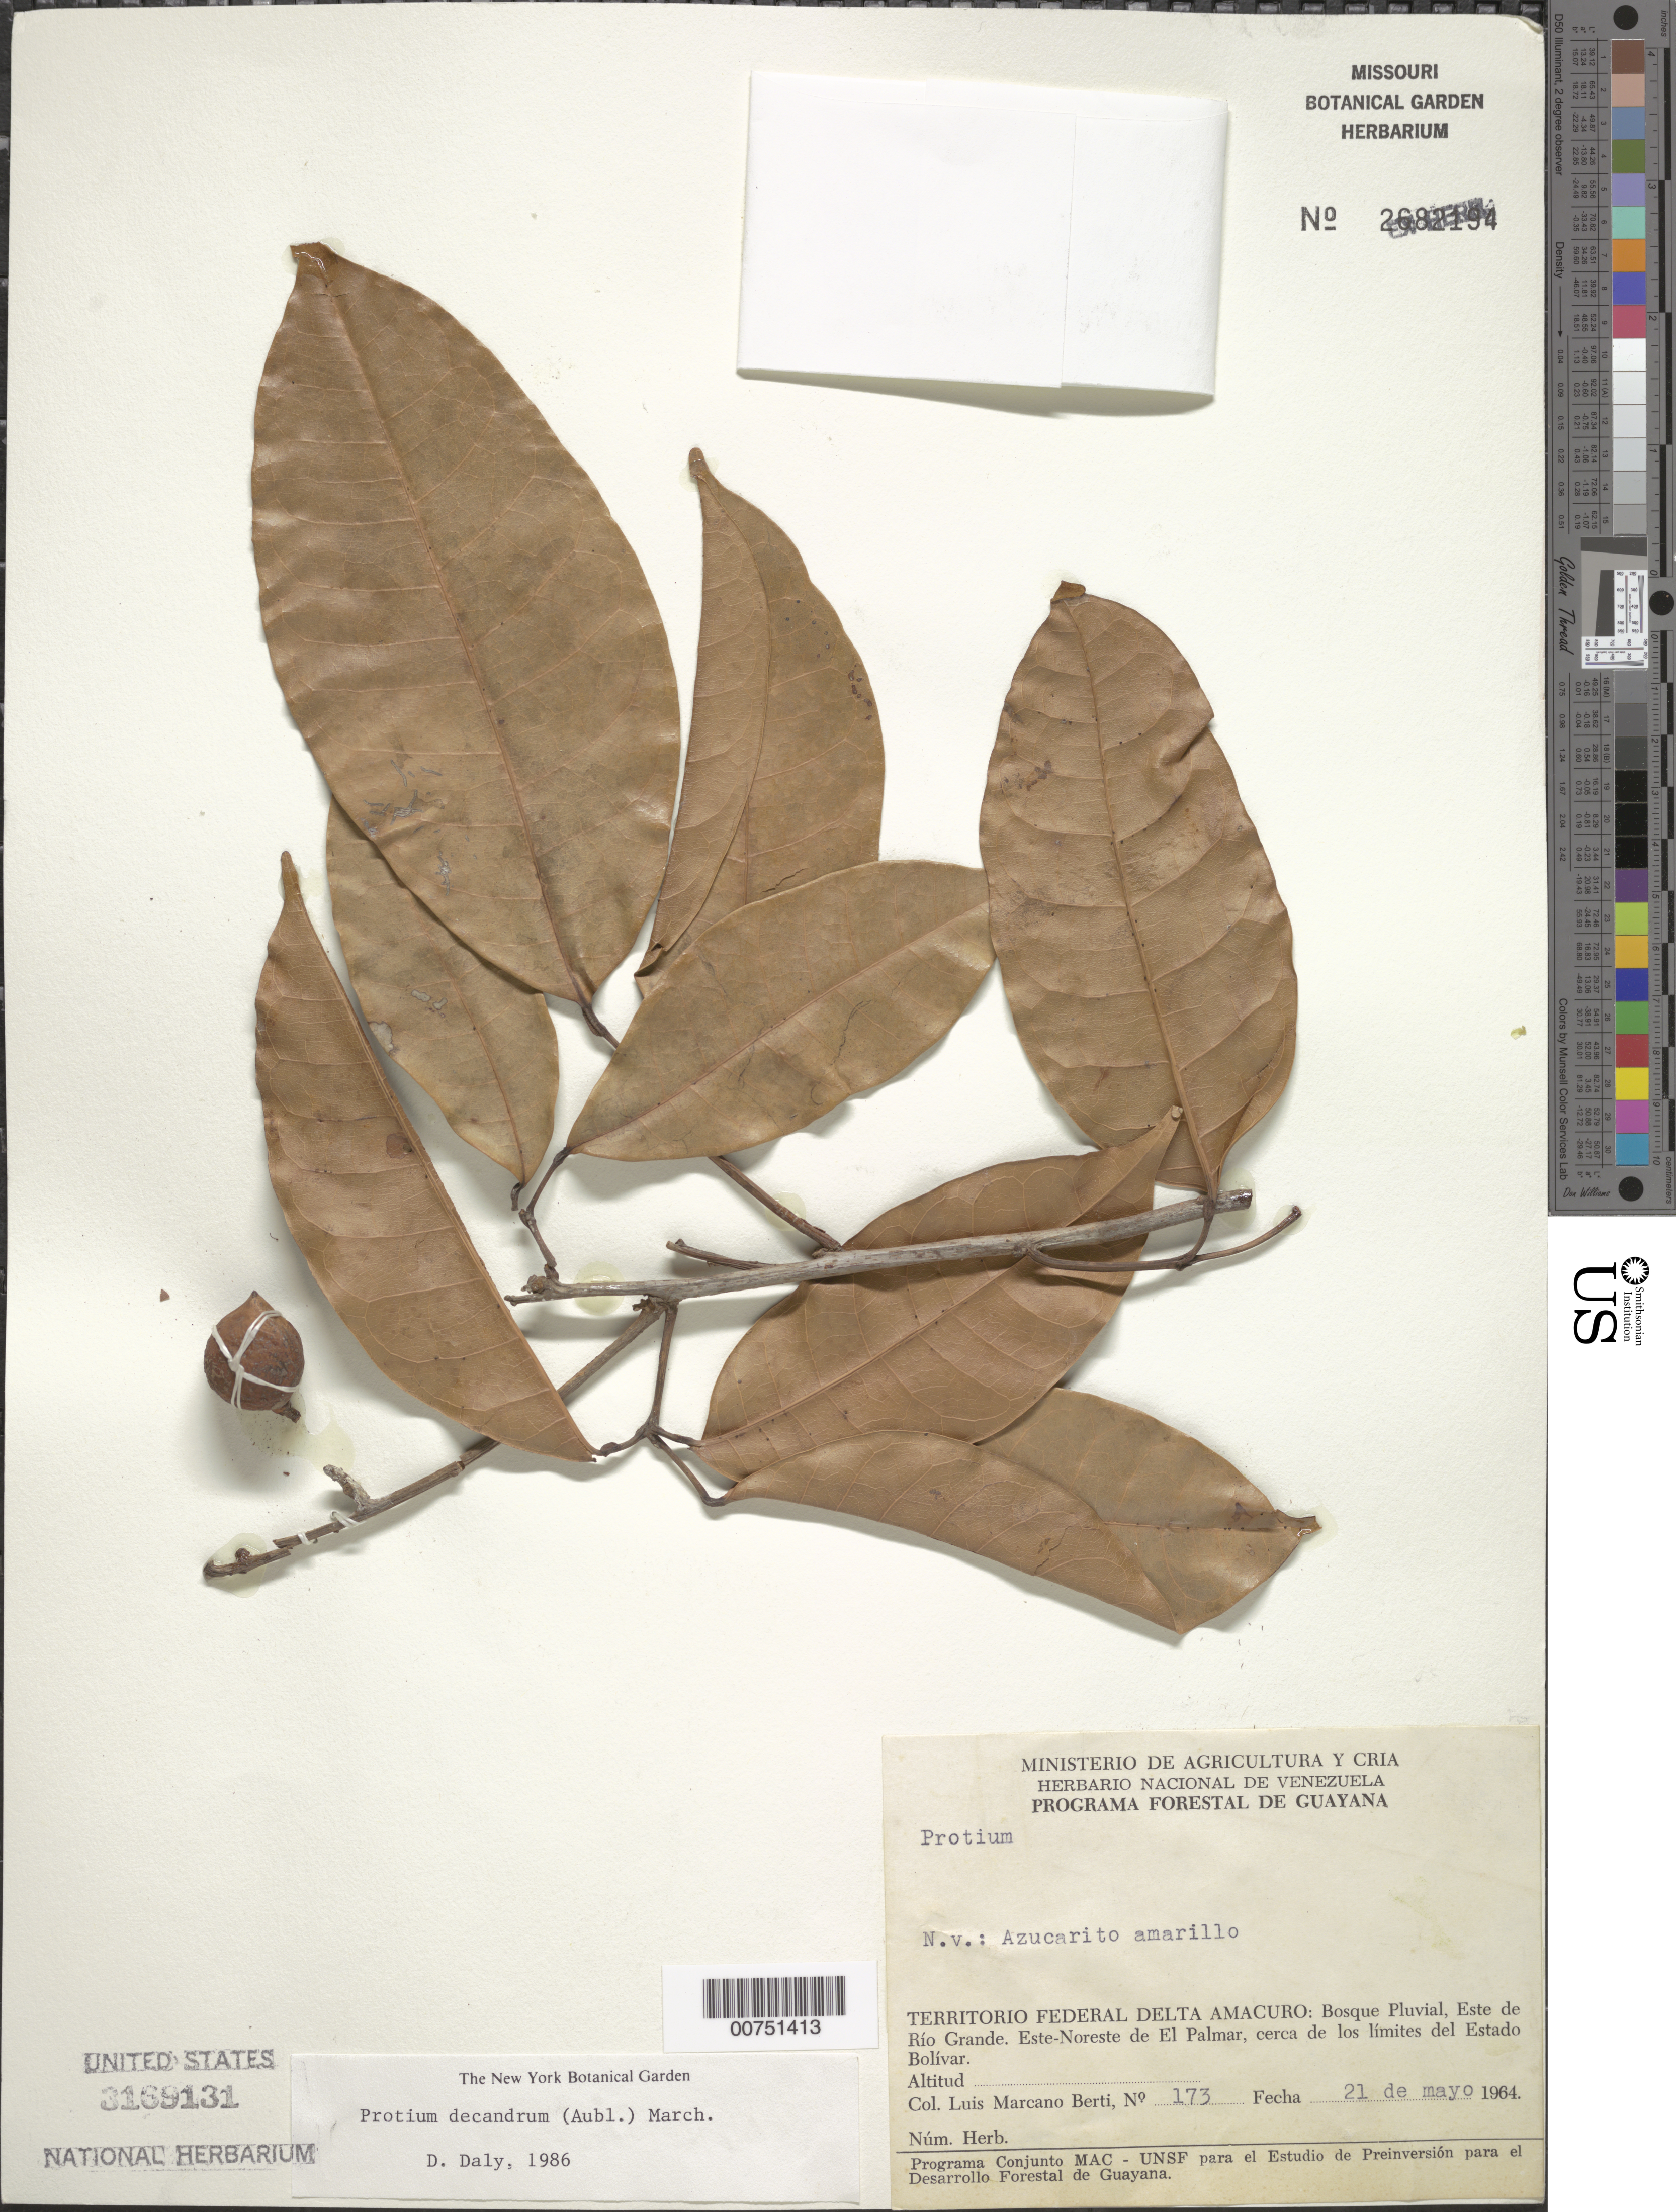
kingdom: Plantae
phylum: Tracheophyta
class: Magnoliopsida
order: Sapindales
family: Burseraceae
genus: Protium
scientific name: Protium decandrum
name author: (Aubl.) Marchand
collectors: L. Marcano-Berti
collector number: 173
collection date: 1964-05-21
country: Venezuela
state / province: Delta Amacuro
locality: Territorio Federal Delta Amacuro: Bosque Pluvial, Este de Río Grande. Este-Noreste de El Palmar, cerca de los límites del Estado Bolívar.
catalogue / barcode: US 3169131